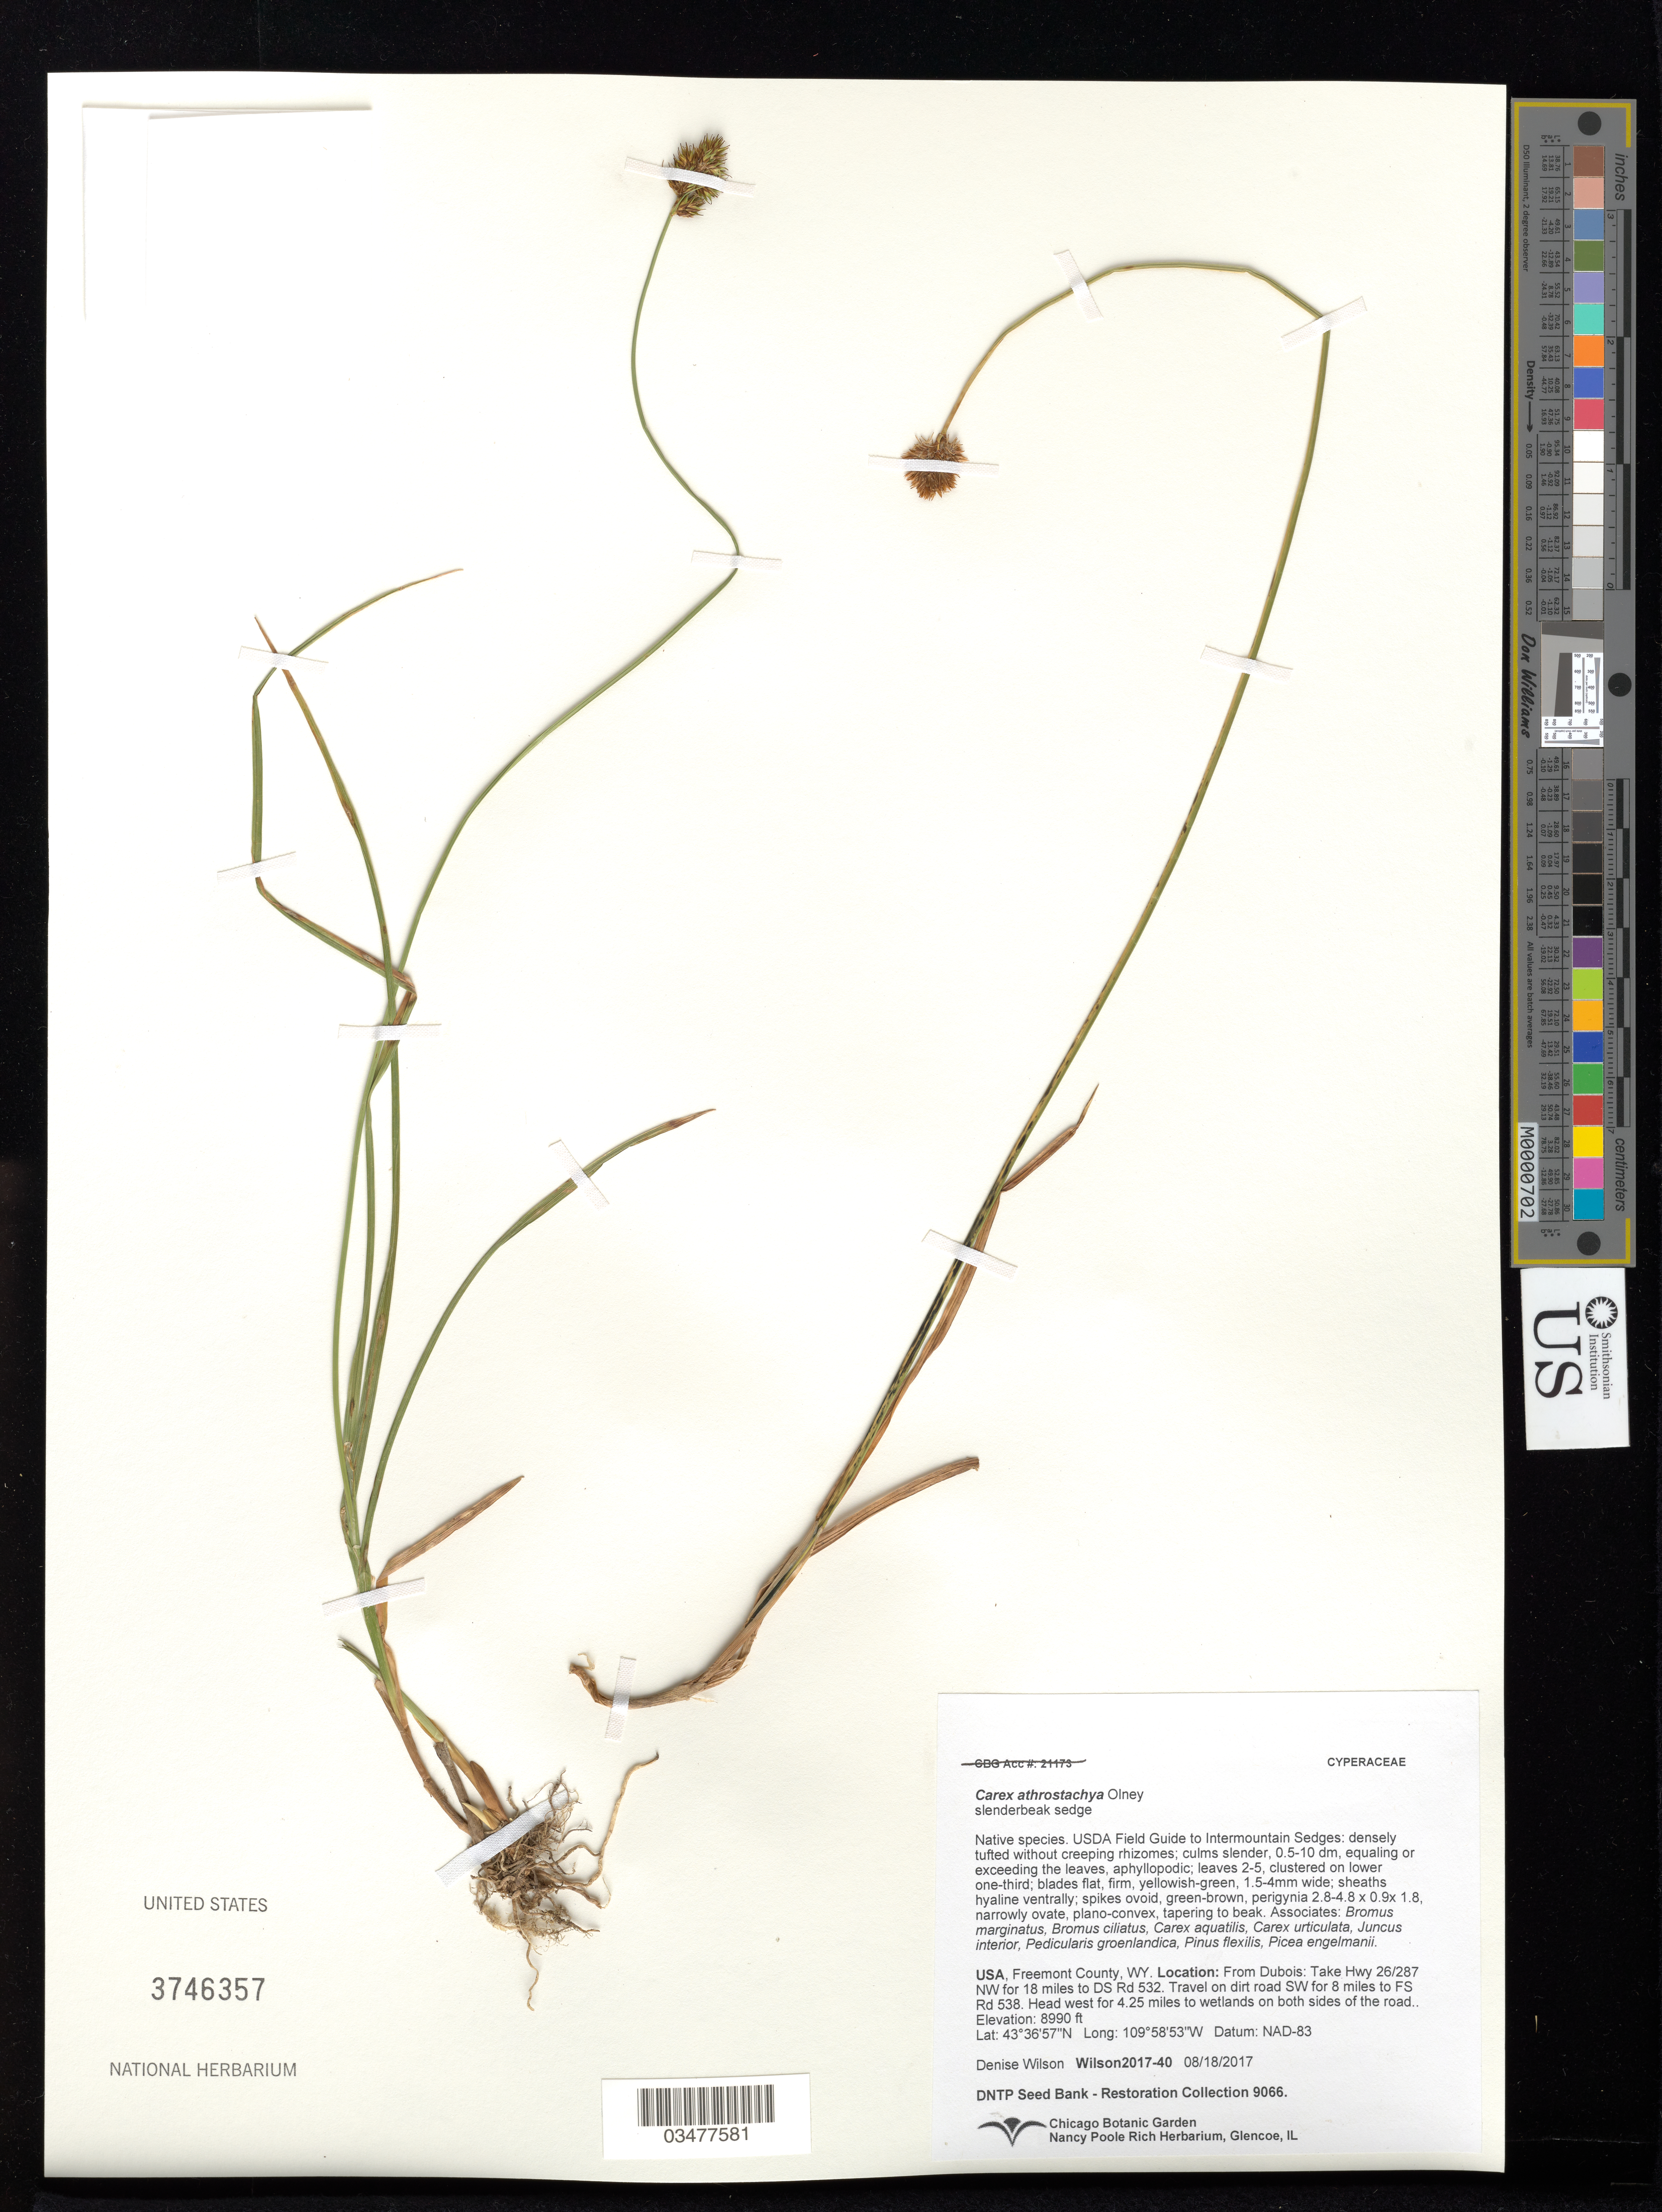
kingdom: Plantae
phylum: Tracheophyta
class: Liliopsida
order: Poales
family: Cyperaceae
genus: Carex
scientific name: Carex athrostachya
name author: Olney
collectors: D. Wilson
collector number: Wilson2017-40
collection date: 2017-08-18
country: United States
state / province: Wyoming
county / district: Fremont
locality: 4.25 mi. W on FS Rd 538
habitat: With Bromus ciliatus, Juncus interior, Pinus flexilis, etc.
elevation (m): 2740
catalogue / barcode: US 3746357